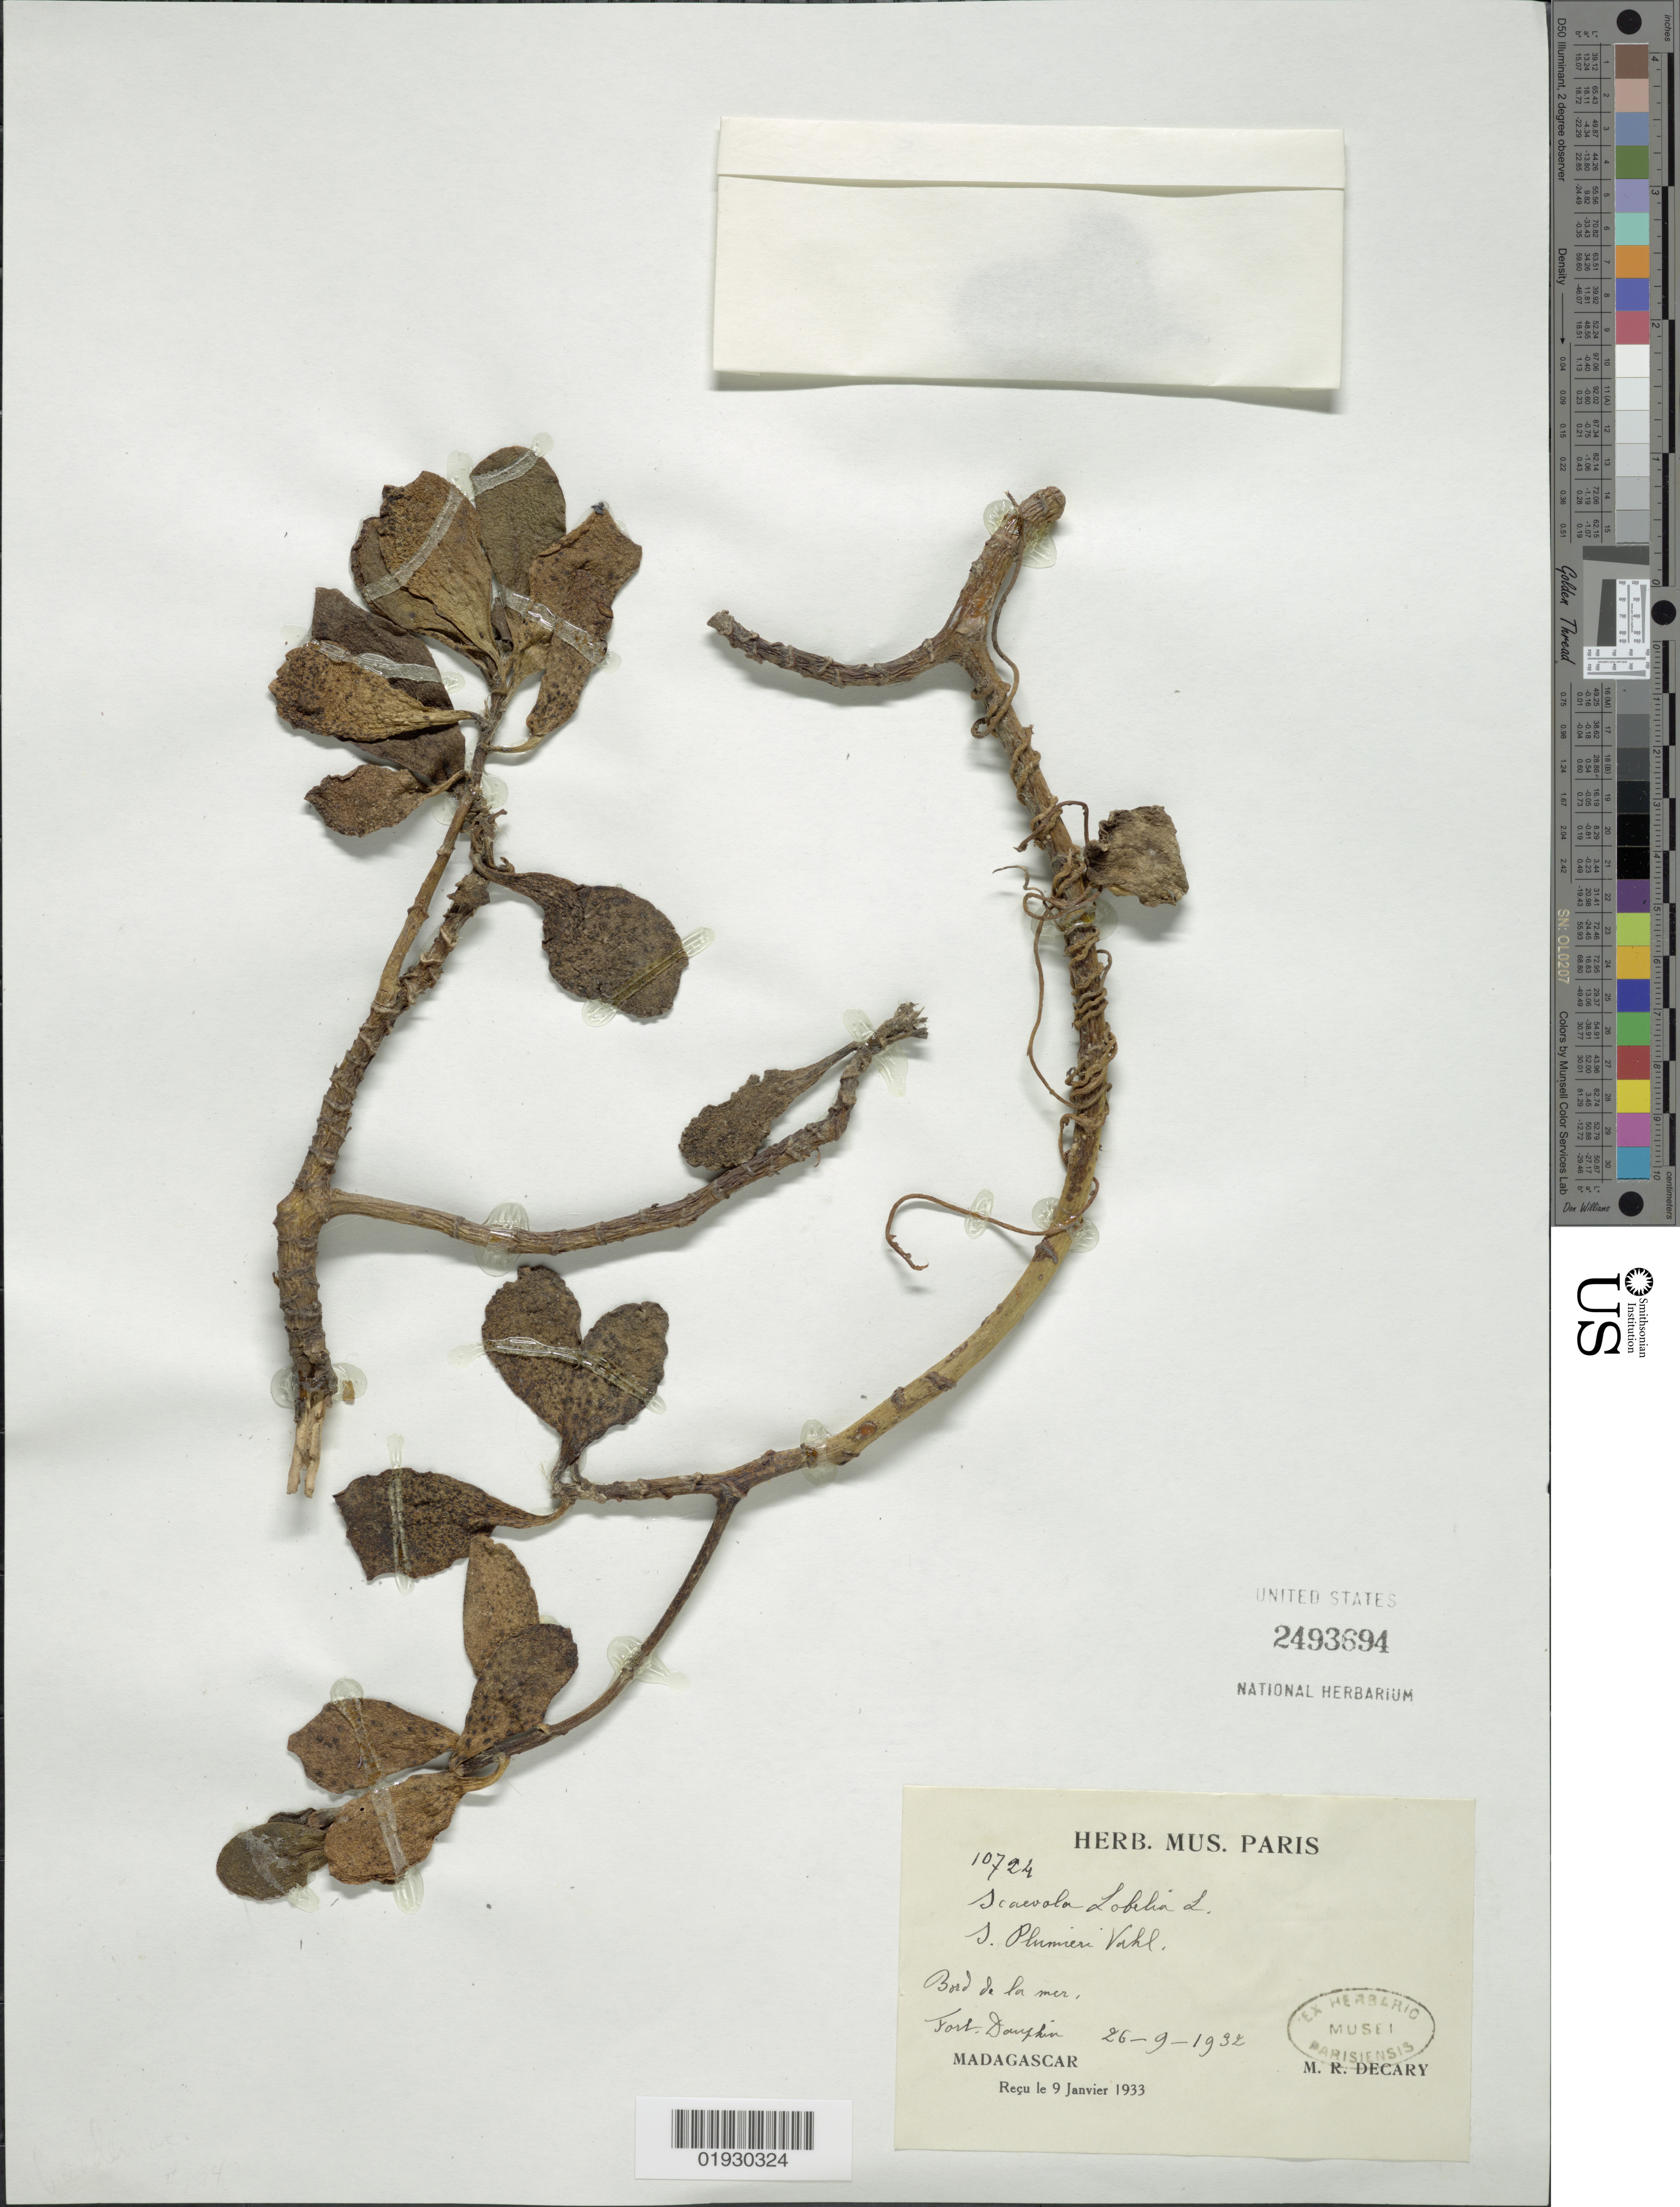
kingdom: Plantae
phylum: Tracheophyta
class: Magnoliopsida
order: Asterales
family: Goodeniaceae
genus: Scaevola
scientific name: Scaevola plumieri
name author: (L.) Vahl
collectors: R. Decary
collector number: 10724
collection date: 1932-09-26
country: Madagascar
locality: Fort. Dauphin.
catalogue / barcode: US 2493694